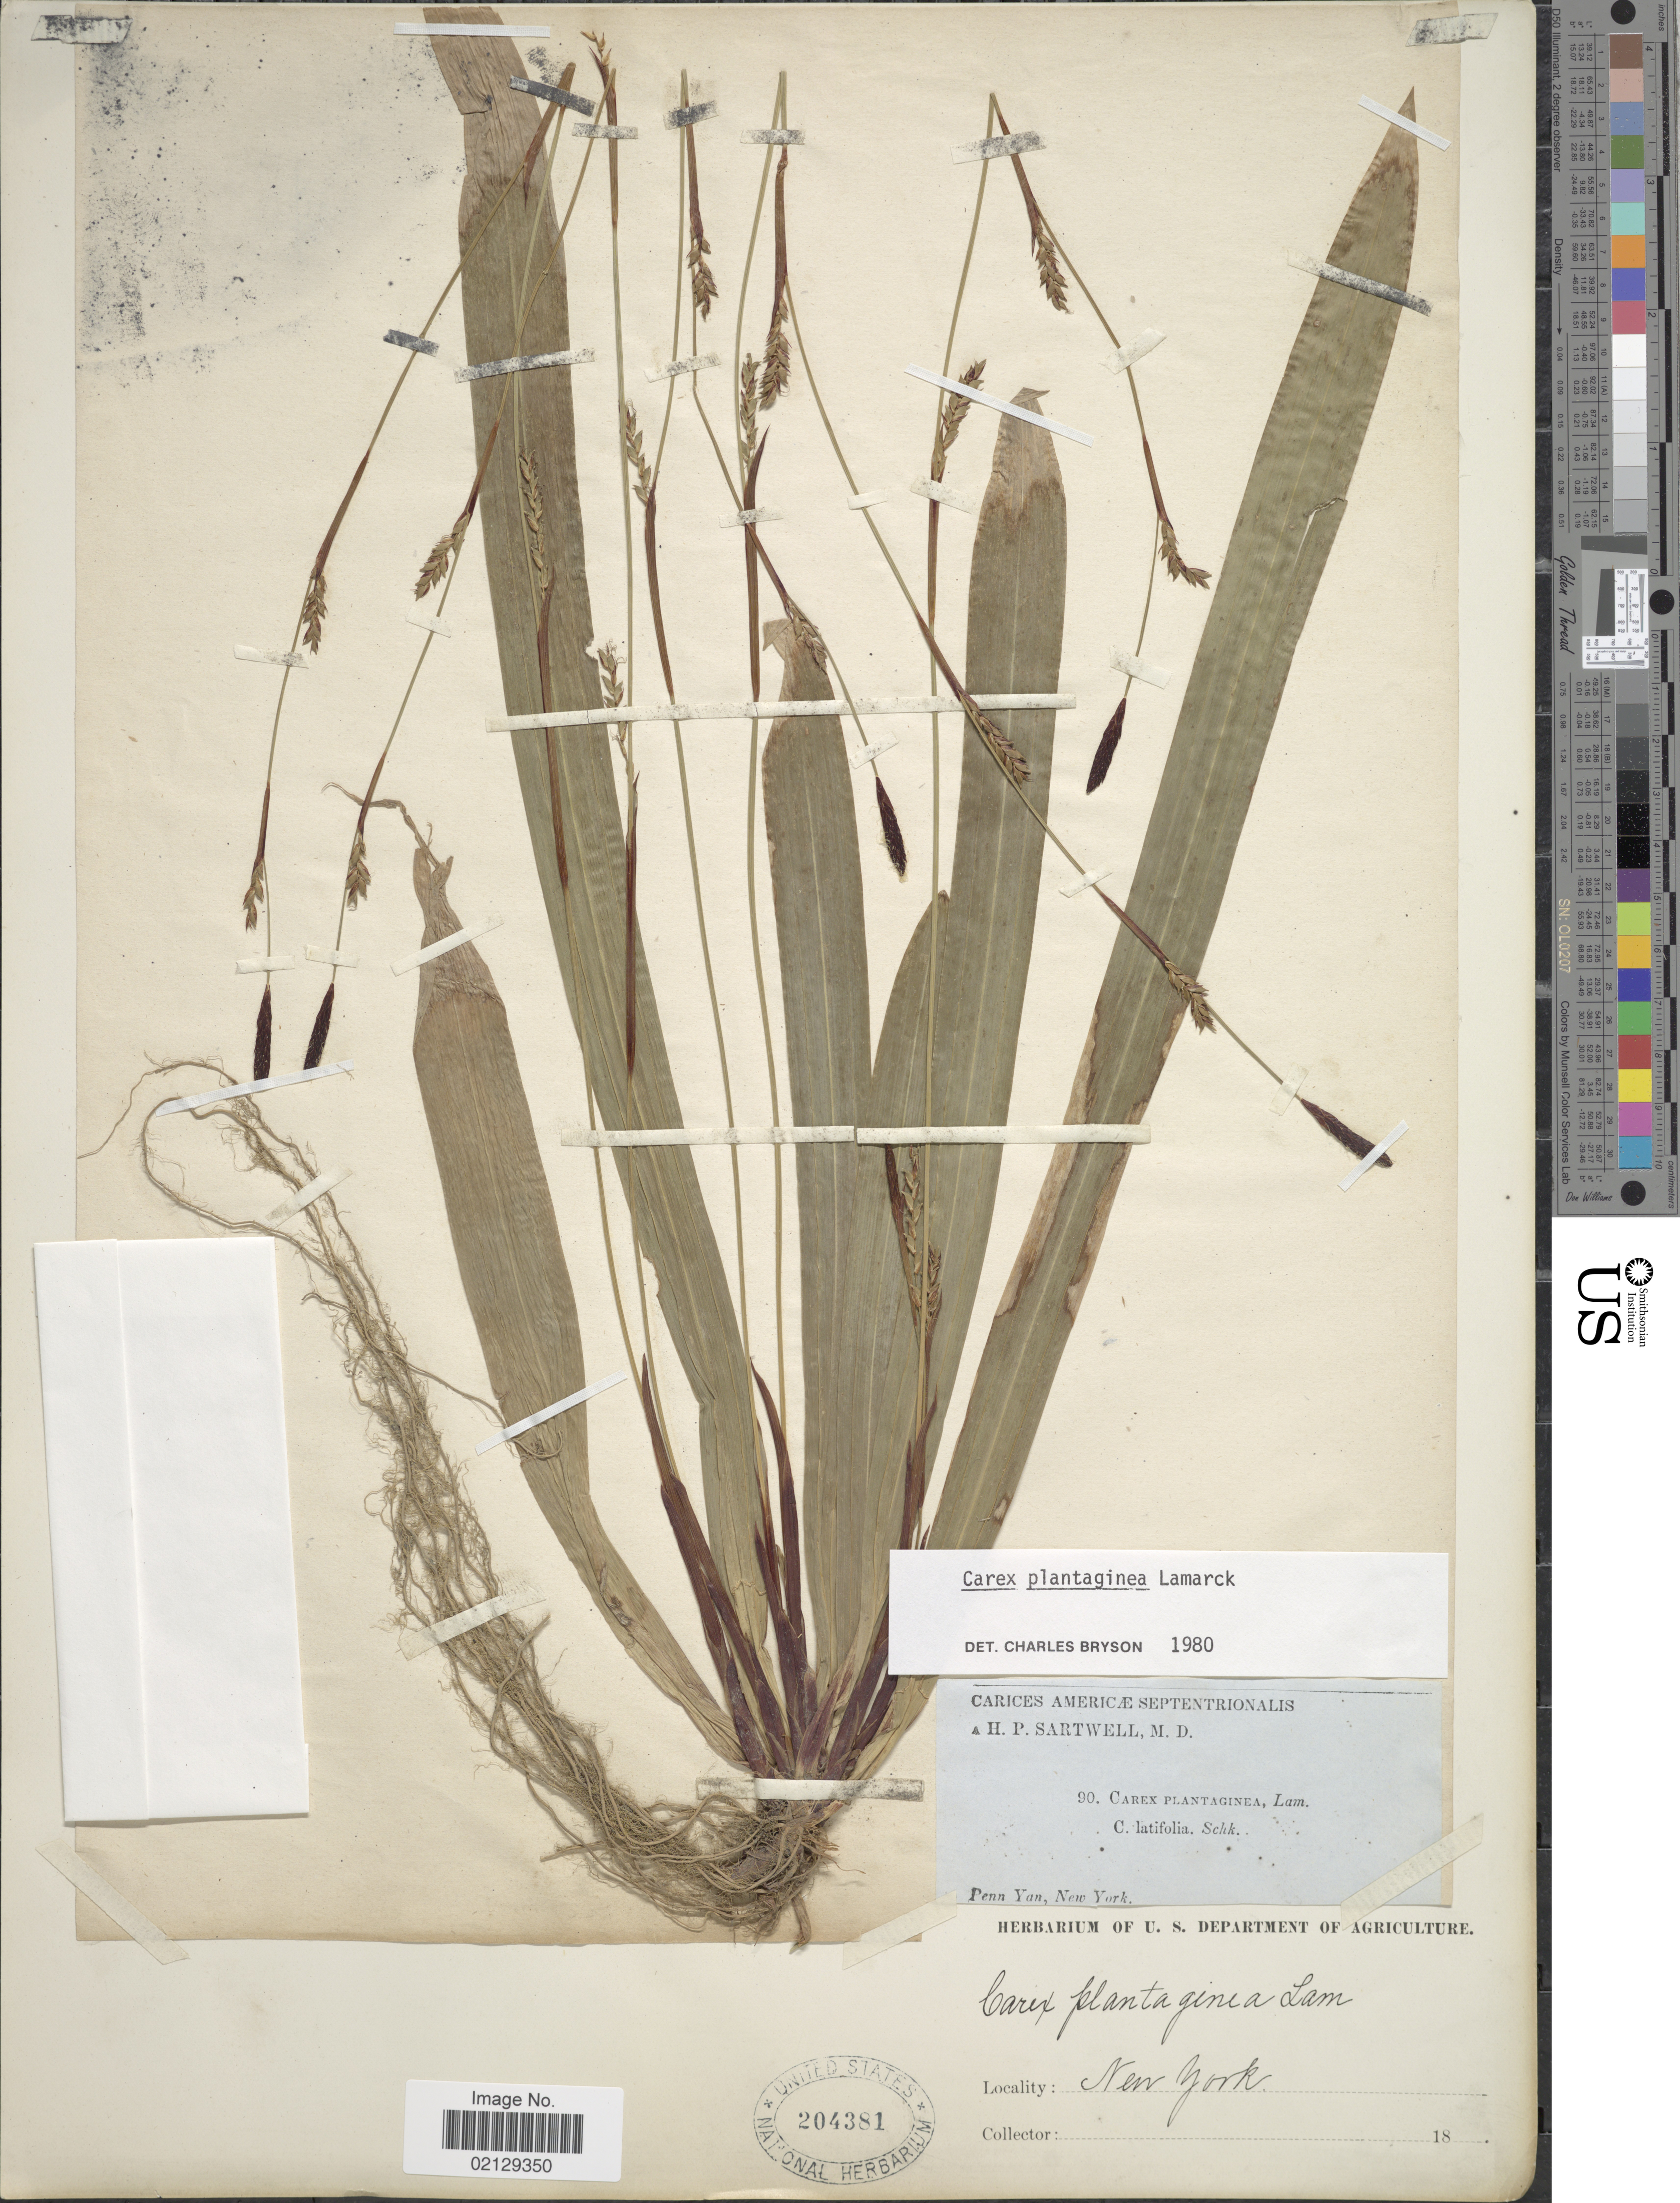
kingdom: Plantae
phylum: Tracheophyta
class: Liliopsida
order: Poales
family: Cyperaceae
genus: Carex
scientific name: Carex plantaginea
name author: Lam.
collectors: H. P. Sartwell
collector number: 90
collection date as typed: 18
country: United States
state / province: New York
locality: Penn Yan, New York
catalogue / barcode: US 204381